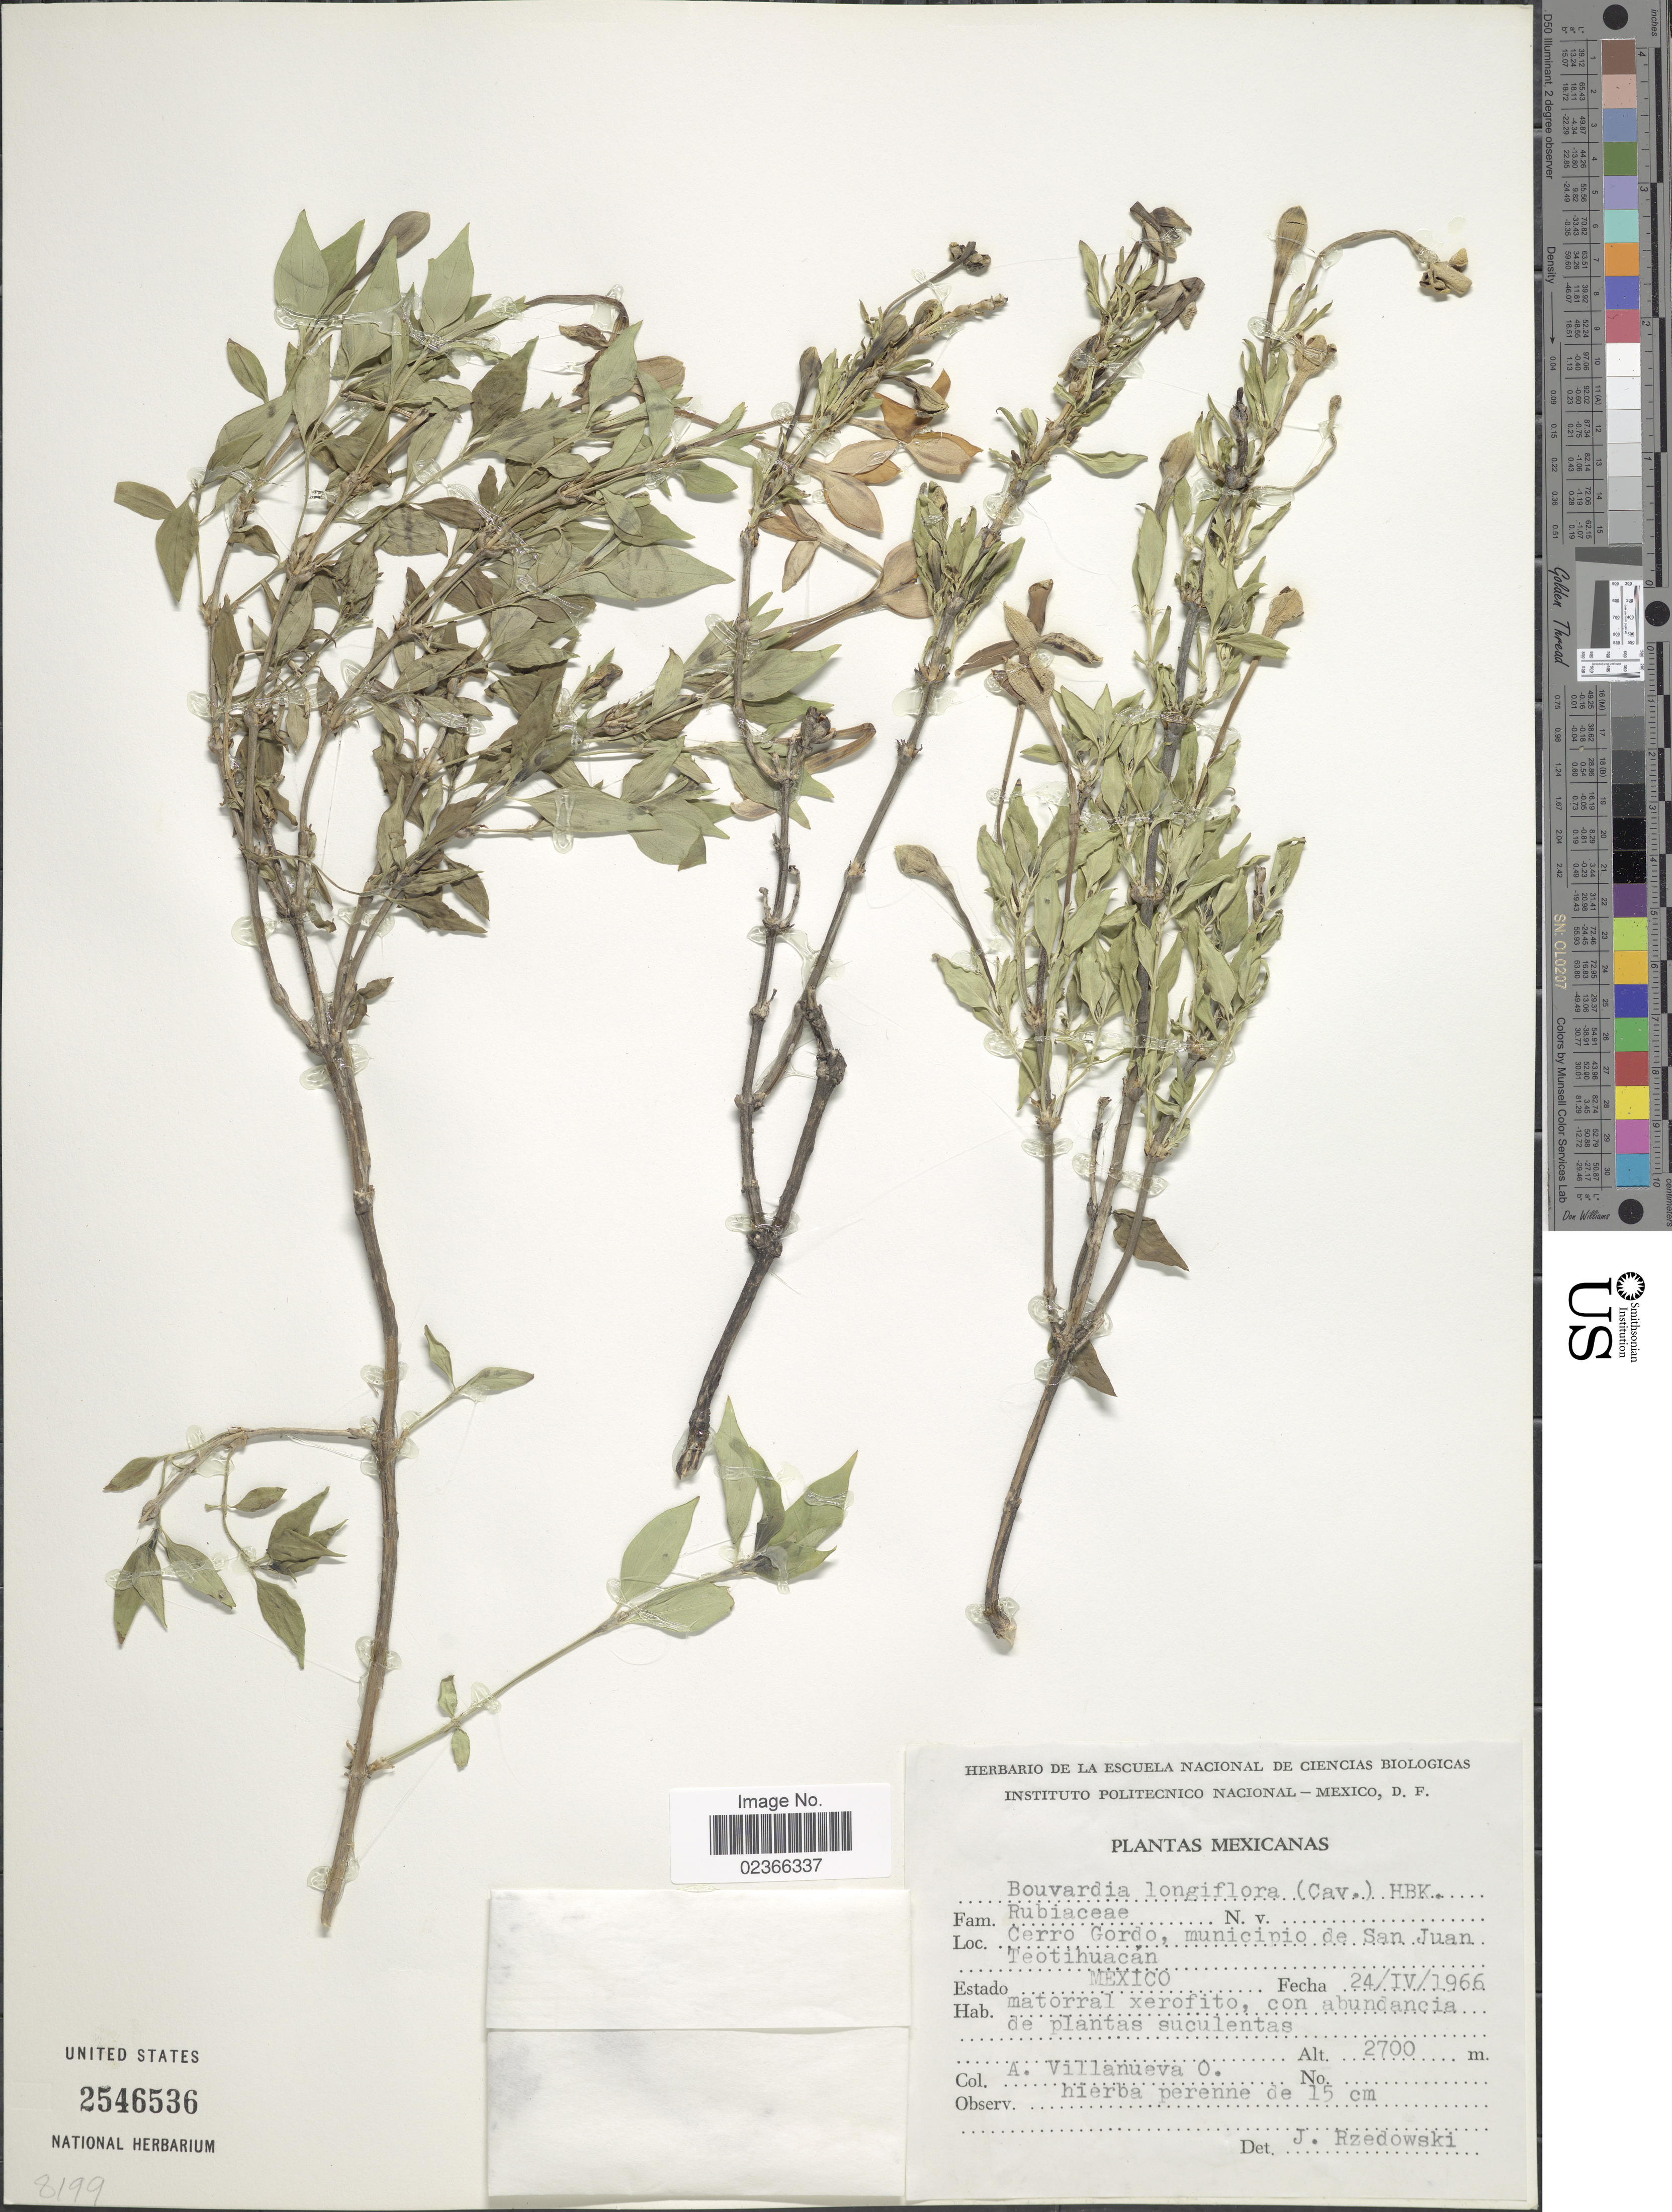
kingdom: Plantae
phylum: Tracheophyta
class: Magnoliopsida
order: Gentianales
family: Rubiaceae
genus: Bouvardia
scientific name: Bouvardia longiflora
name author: (Cav.) Kunth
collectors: A. Villanueva O.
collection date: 1966-04-24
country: Mexico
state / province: México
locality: Cerro Gordo, municinio de San Juan. Teotihuacan.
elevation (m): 2700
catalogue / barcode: US 2546536